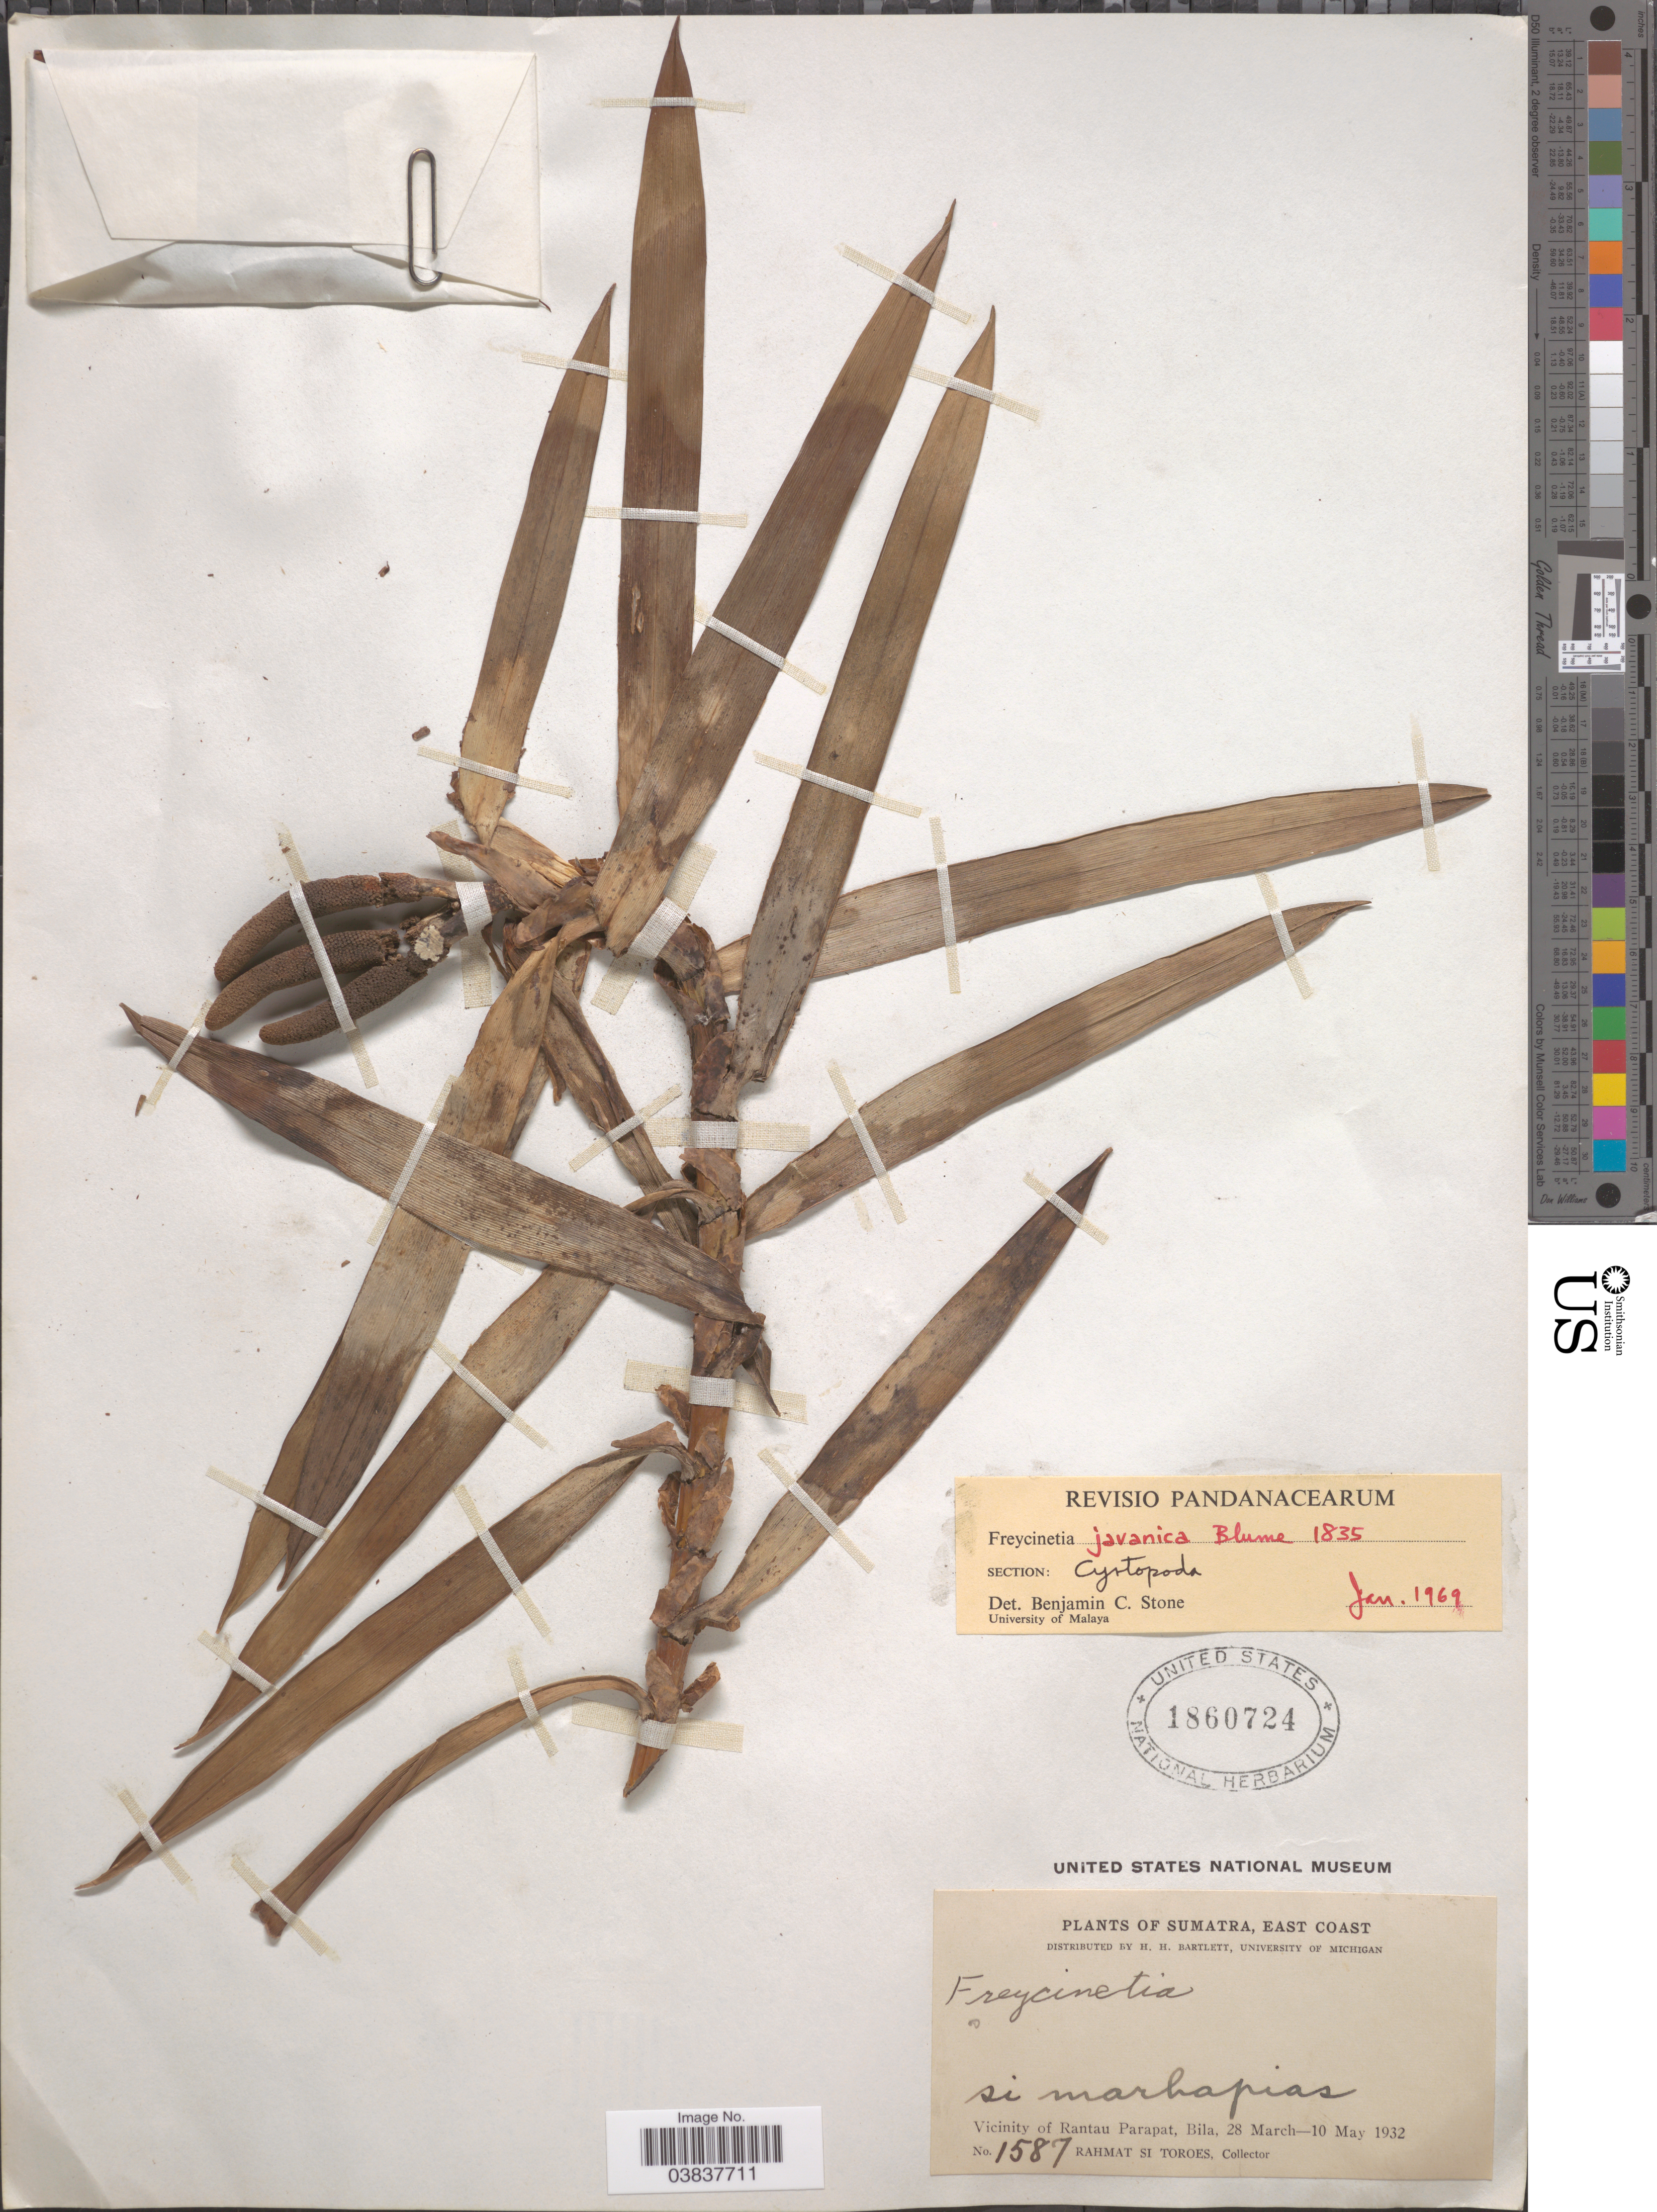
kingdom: Plantae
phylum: Tracheophyta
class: Liliopsida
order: Pandanales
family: Pandanaceae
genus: Freycinetia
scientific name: Freycinetia javanica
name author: Blume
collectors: Rahmat Si Boeea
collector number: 1587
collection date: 1932-03-28/1932-05-10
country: Indonesia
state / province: Sumatra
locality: East Coast. Vicinity of Rantau Parapat, Bila.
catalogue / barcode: US 1860724